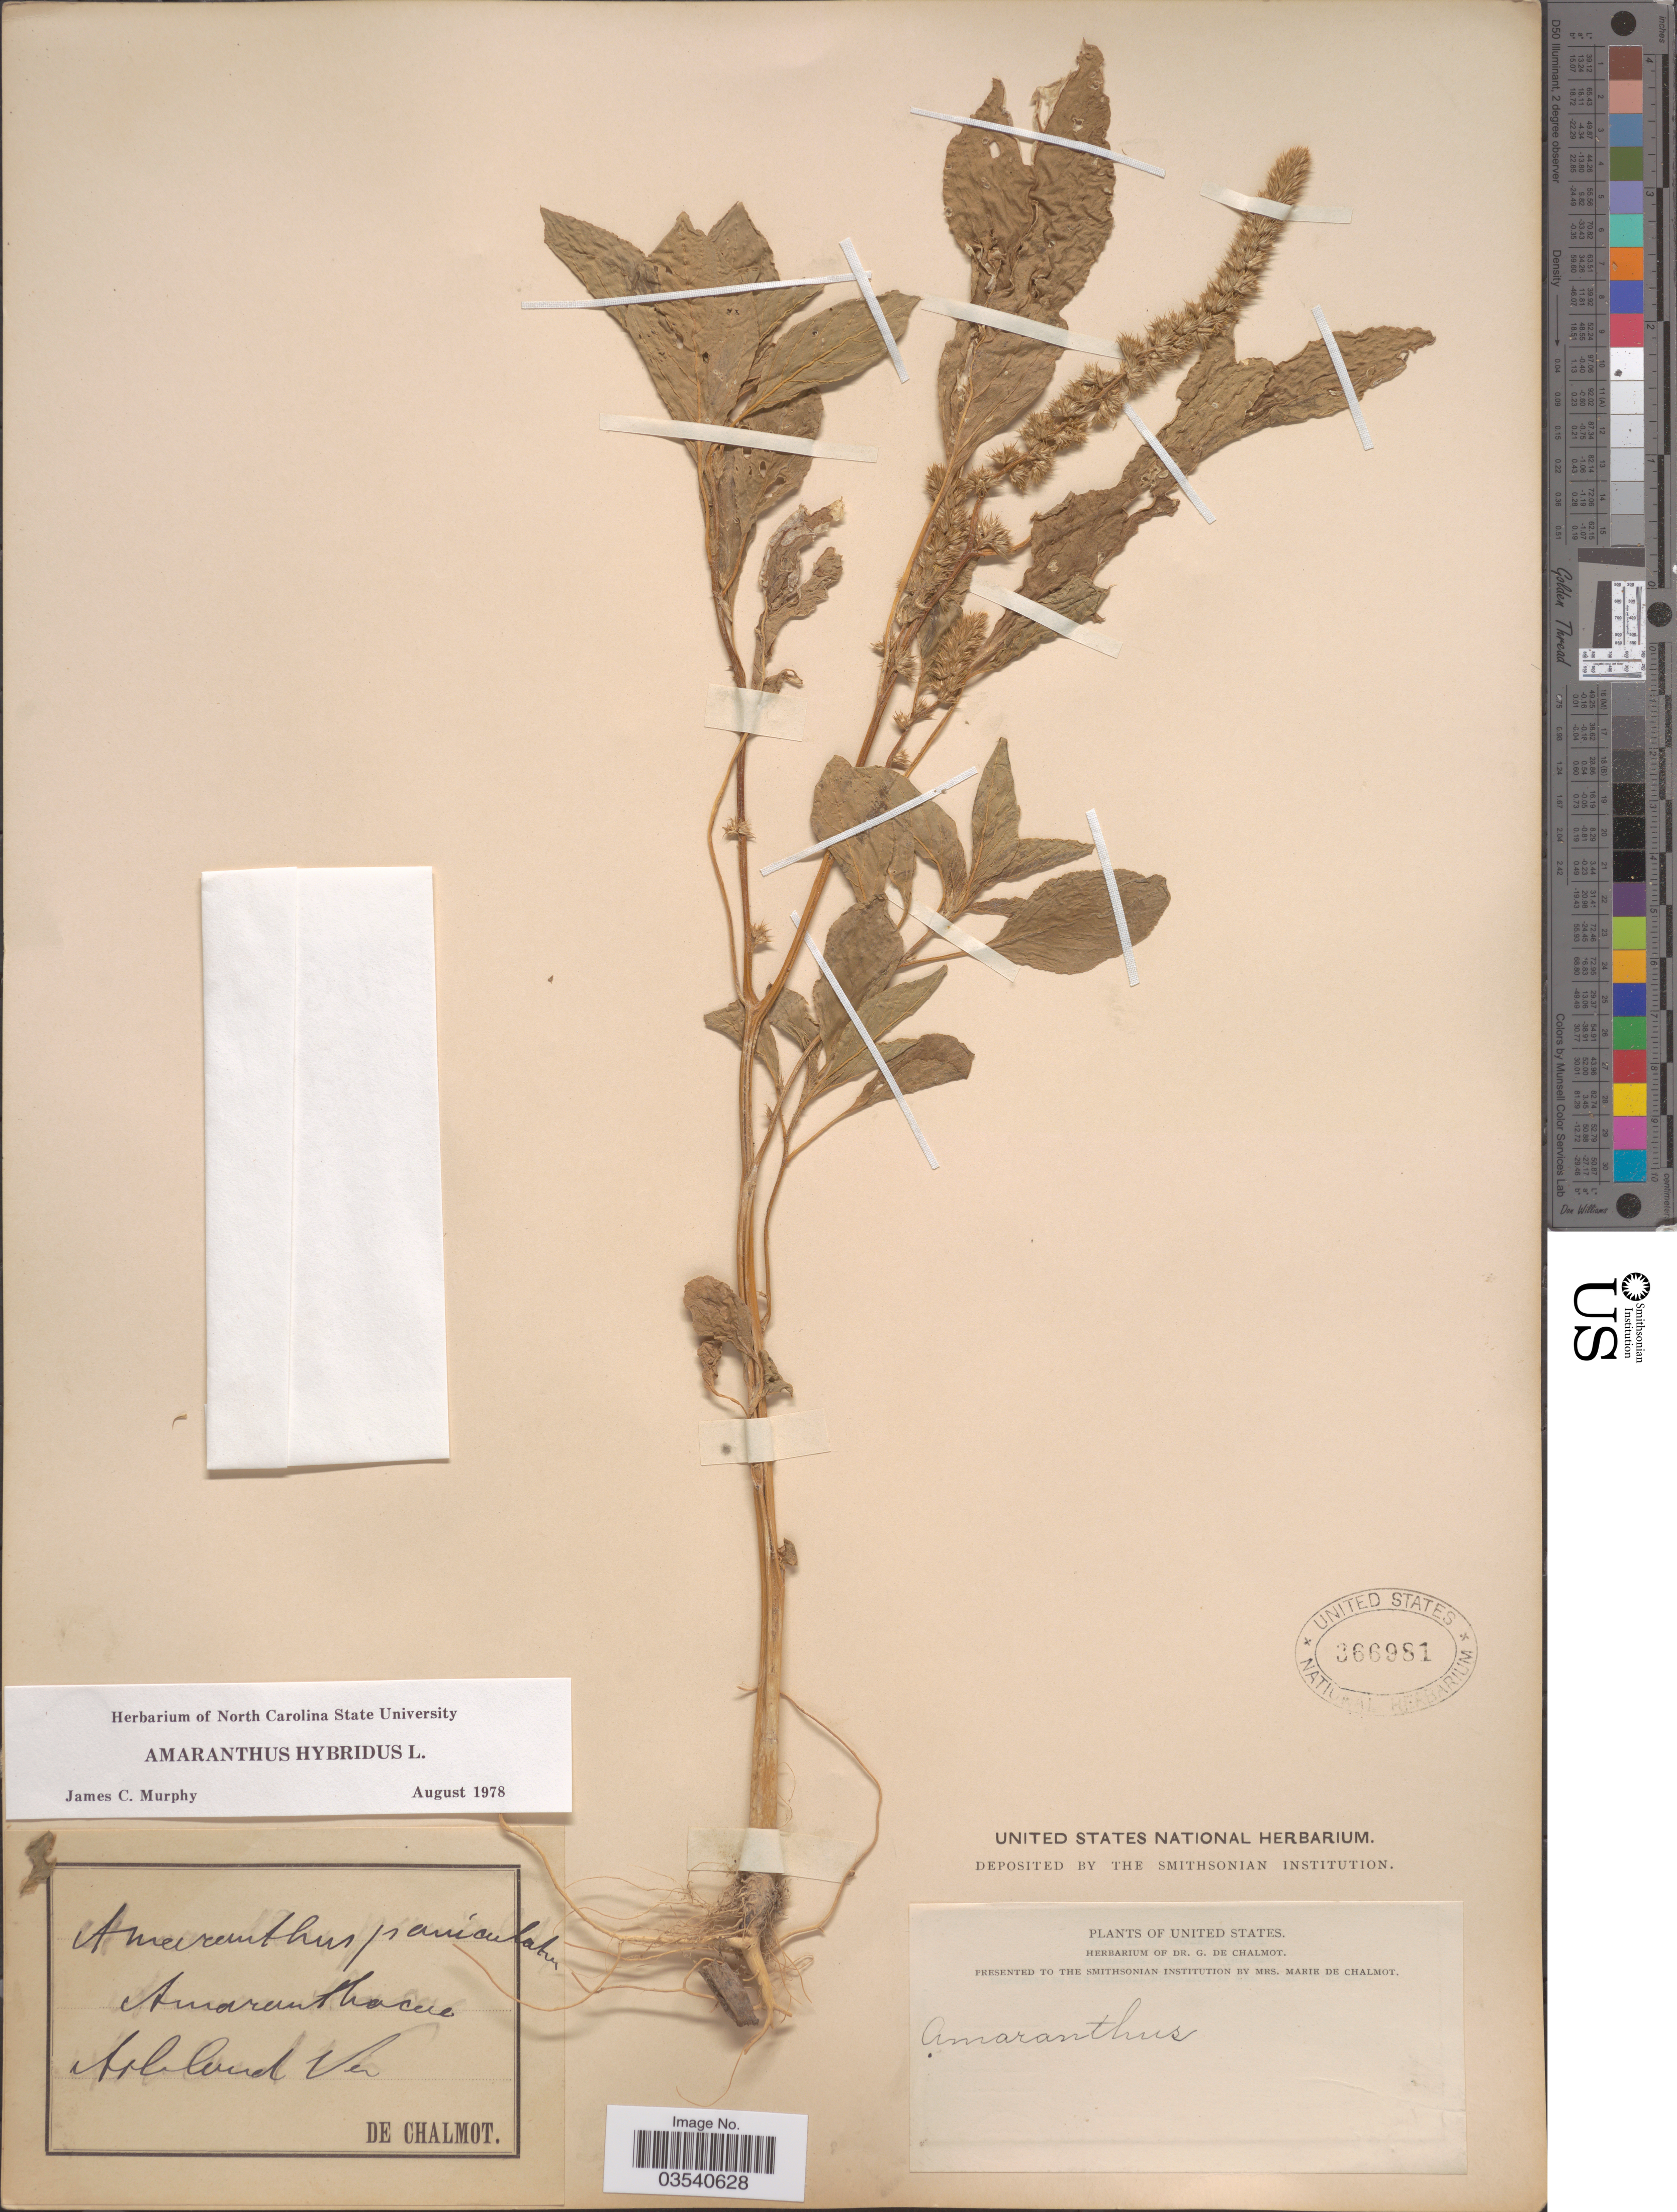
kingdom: Plantae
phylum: Tracheophyta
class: Magnoliopsida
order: Caryophyllales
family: Amaranthaceae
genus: Amaranthus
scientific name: Amaranthus hybridus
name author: L.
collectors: G. de Chalmot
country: United States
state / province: Virginia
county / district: Hanover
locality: Ashland.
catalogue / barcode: US 366981